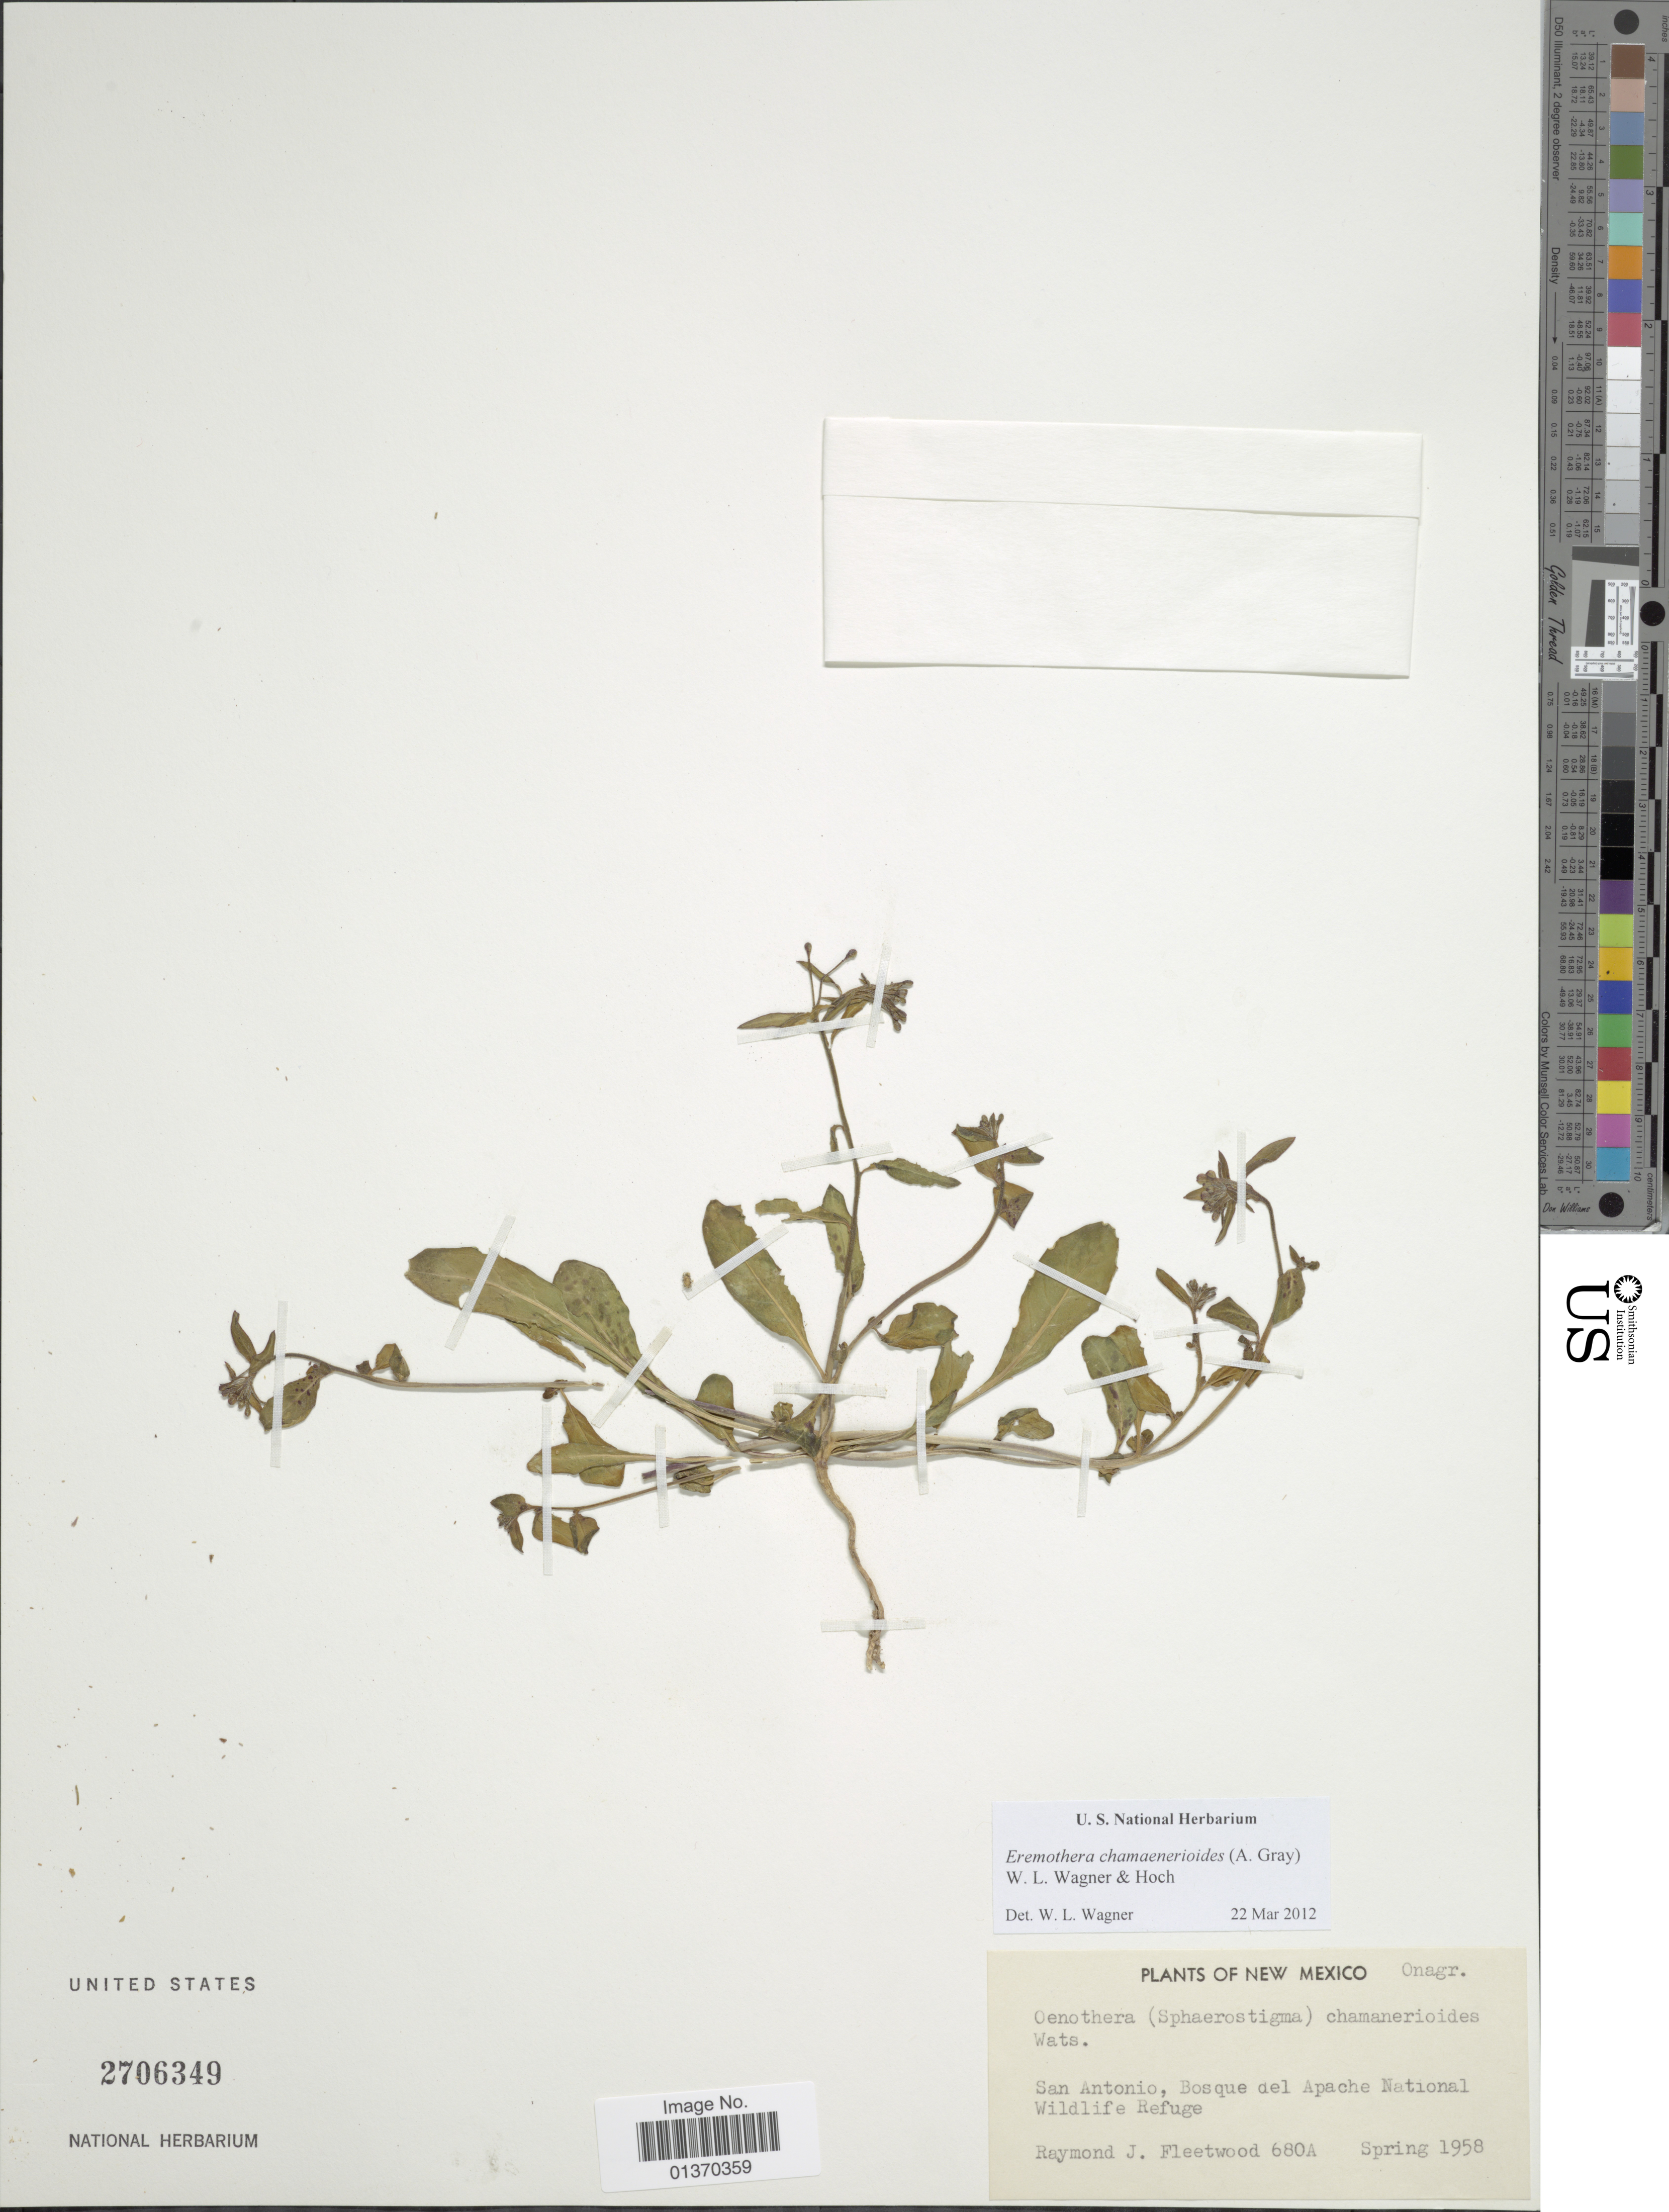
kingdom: Plantae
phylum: Tracheophyta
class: Magnoliopsida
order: Myrtales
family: Onagraceae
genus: Eremothera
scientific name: Eremothera chamaenerioides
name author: (A. Gray) W.L. Wagner & Hoch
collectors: R. J. Fleetwood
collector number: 680A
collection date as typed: Spring 1958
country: United States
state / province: New Mexico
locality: San Antonio, Bosque del Apache National Wildlife Refuge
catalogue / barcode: US 2706349